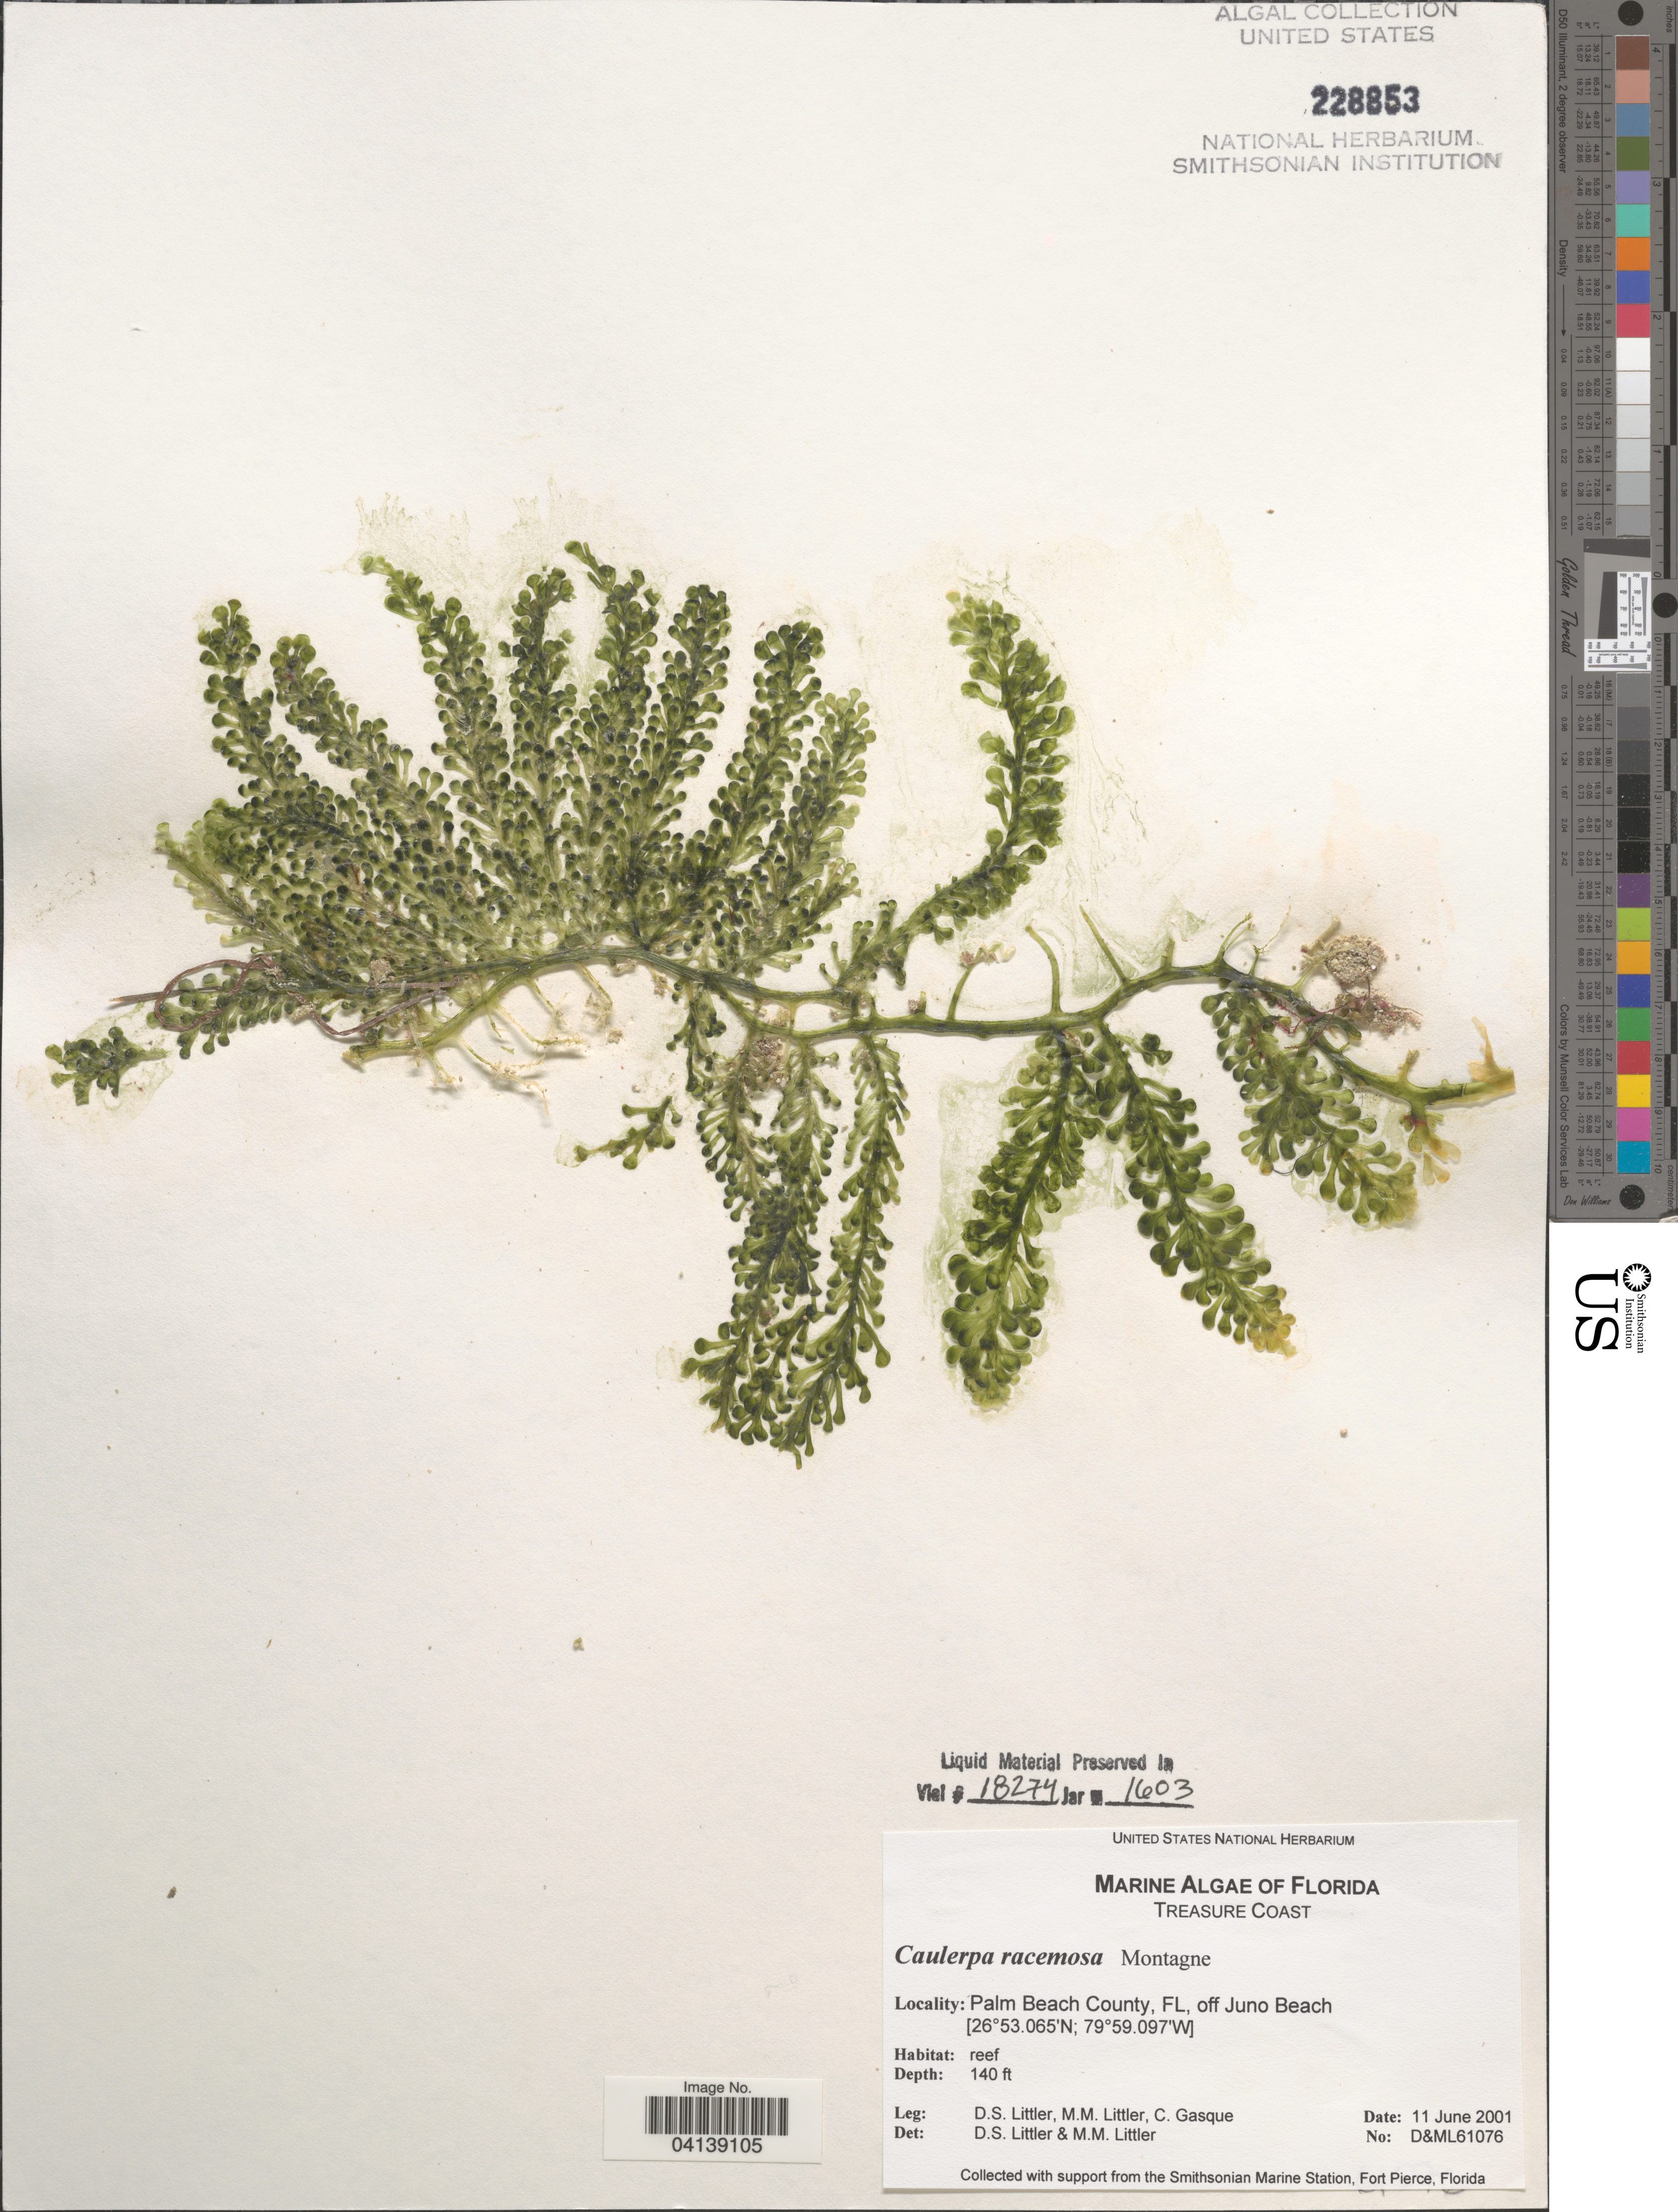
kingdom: Plantae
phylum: Chlorophyta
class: Ulvophyceae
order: Bryopsidales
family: Caulerpaceae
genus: Caulerpa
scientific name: Caulerpa racemosa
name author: (Forssk.) J. Agardh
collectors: D. S. Littler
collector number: D&ML61076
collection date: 2001-06-11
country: United States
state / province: Florida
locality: Treasure Coast. Palm Beach County, off Juno Beach.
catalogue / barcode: US 228853